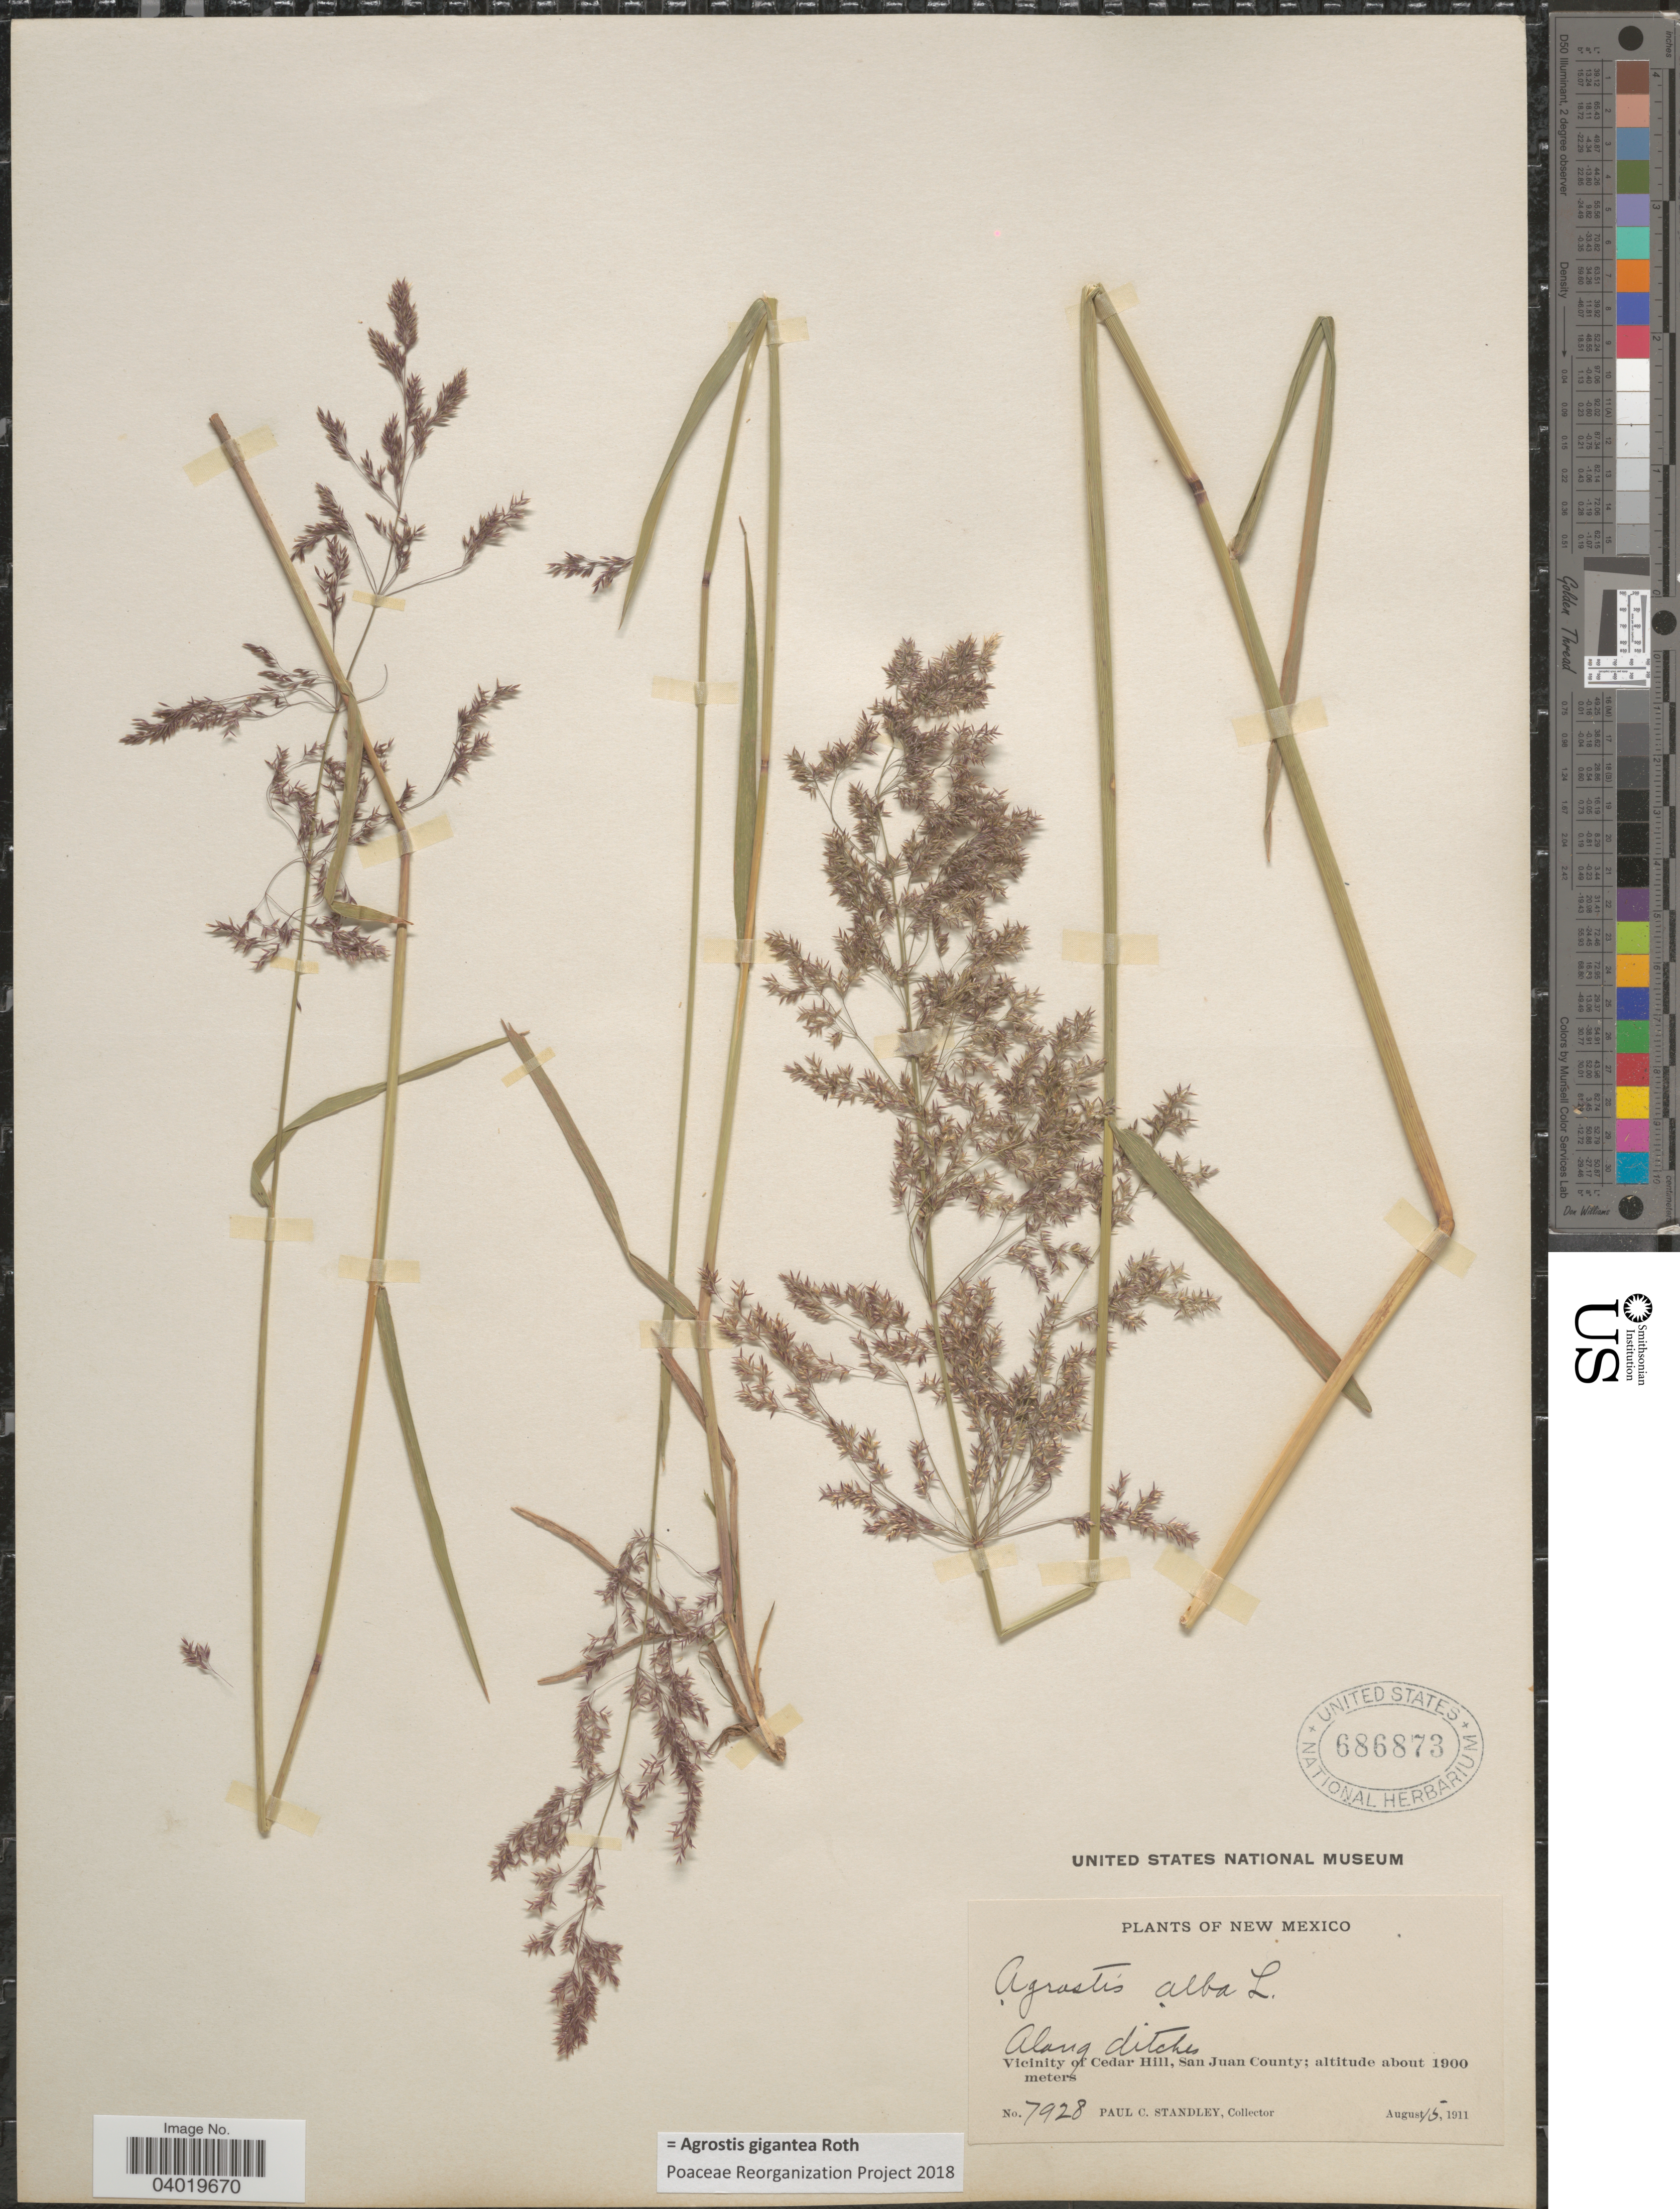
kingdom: Plantae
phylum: Tracheophyta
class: Liliopsida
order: Poales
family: Poaceae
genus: Agrostis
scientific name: Agrostis gigantea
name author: Roth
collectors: P. C. Standley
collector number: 7928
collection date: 1911-08-15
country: United States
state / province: New Mexico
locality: Vicinity of Cedar Hill, San Juan County.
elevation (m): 1900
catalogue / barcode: US 686873